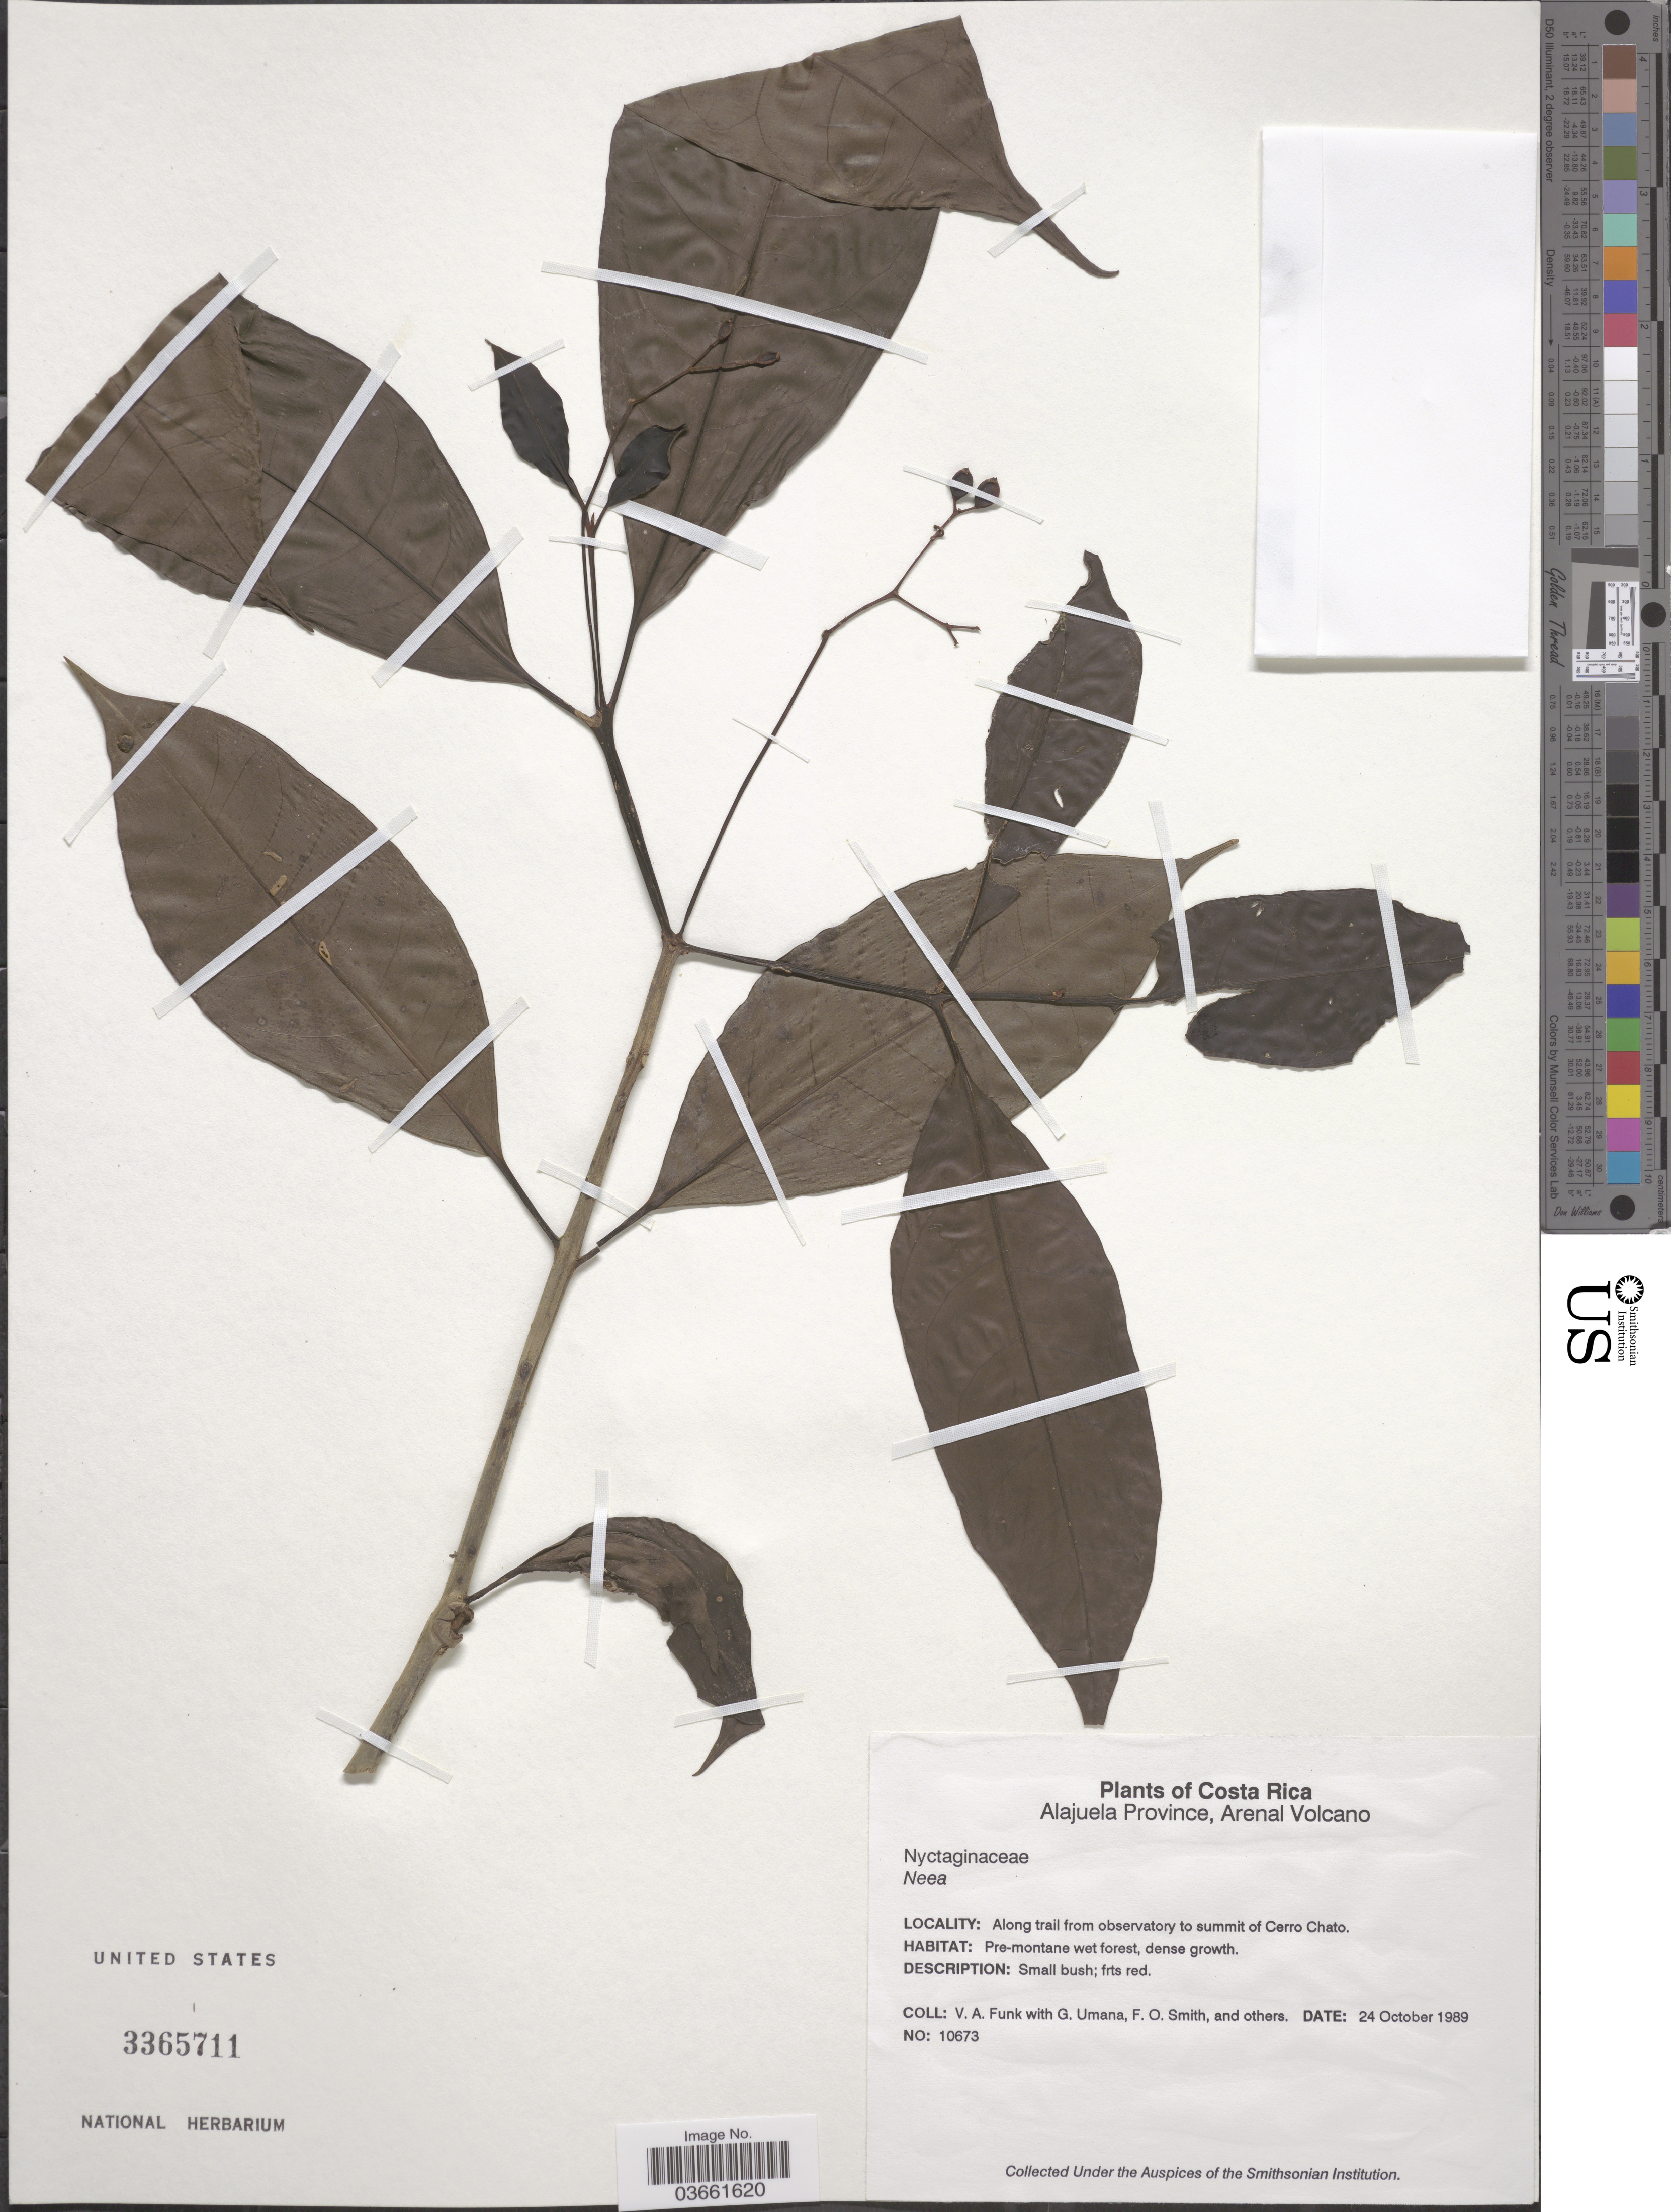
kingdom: Plantae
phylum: Tracheophyta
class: Magnoliopsida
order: Caryophyllales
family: Nyctaginaceae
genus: Neea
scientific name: Neea sp.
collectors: V. Funk, G. Umana, F. Smith & et al.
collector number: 10673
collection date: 1989-10-24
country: Costa Rica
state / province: Alajuela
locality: Arenal Volcano. Along trail from observatory to summit of Cerro Chato.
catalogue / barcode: US 3365711